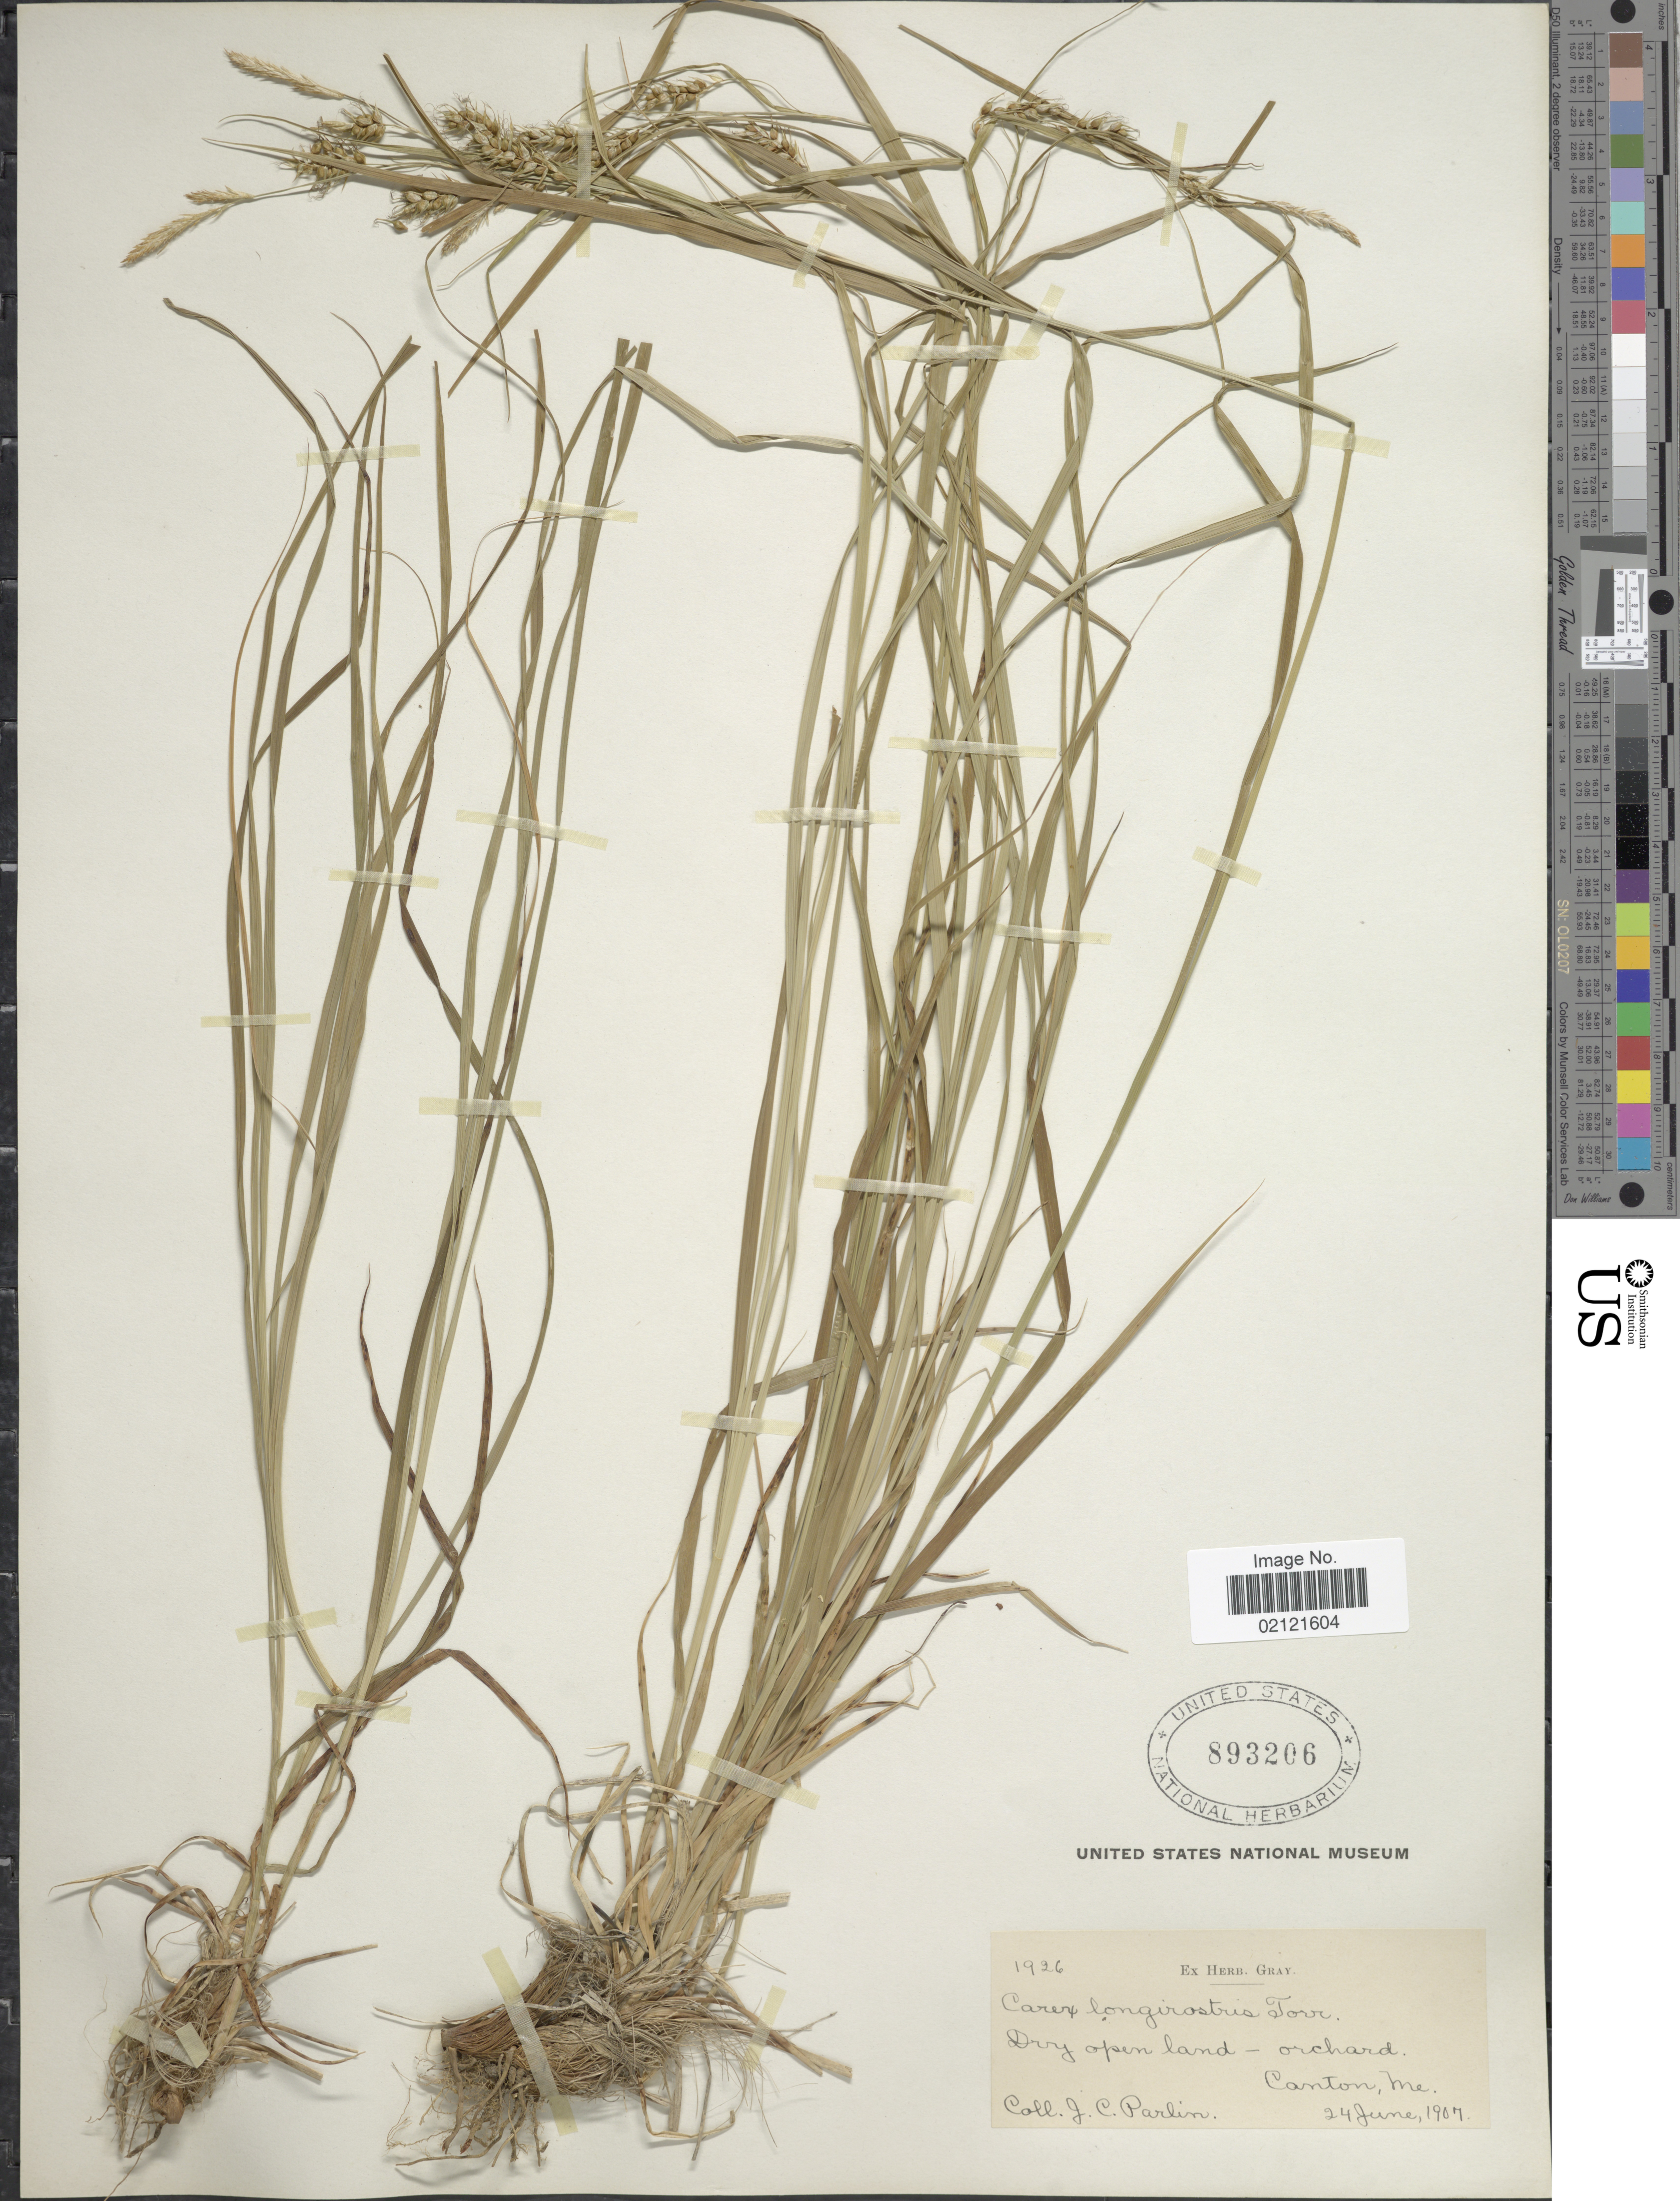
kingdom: Plantae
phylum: Tracheophyta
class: Liliopsida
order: Poales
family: Cyperaceae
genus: Carex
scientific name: Carex sprengelii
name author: Dewey ex Spreng.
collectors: J. Parlin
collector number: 1926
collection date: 1907-06-24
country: United States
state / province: Maine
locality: Canton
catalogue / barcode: US 893206